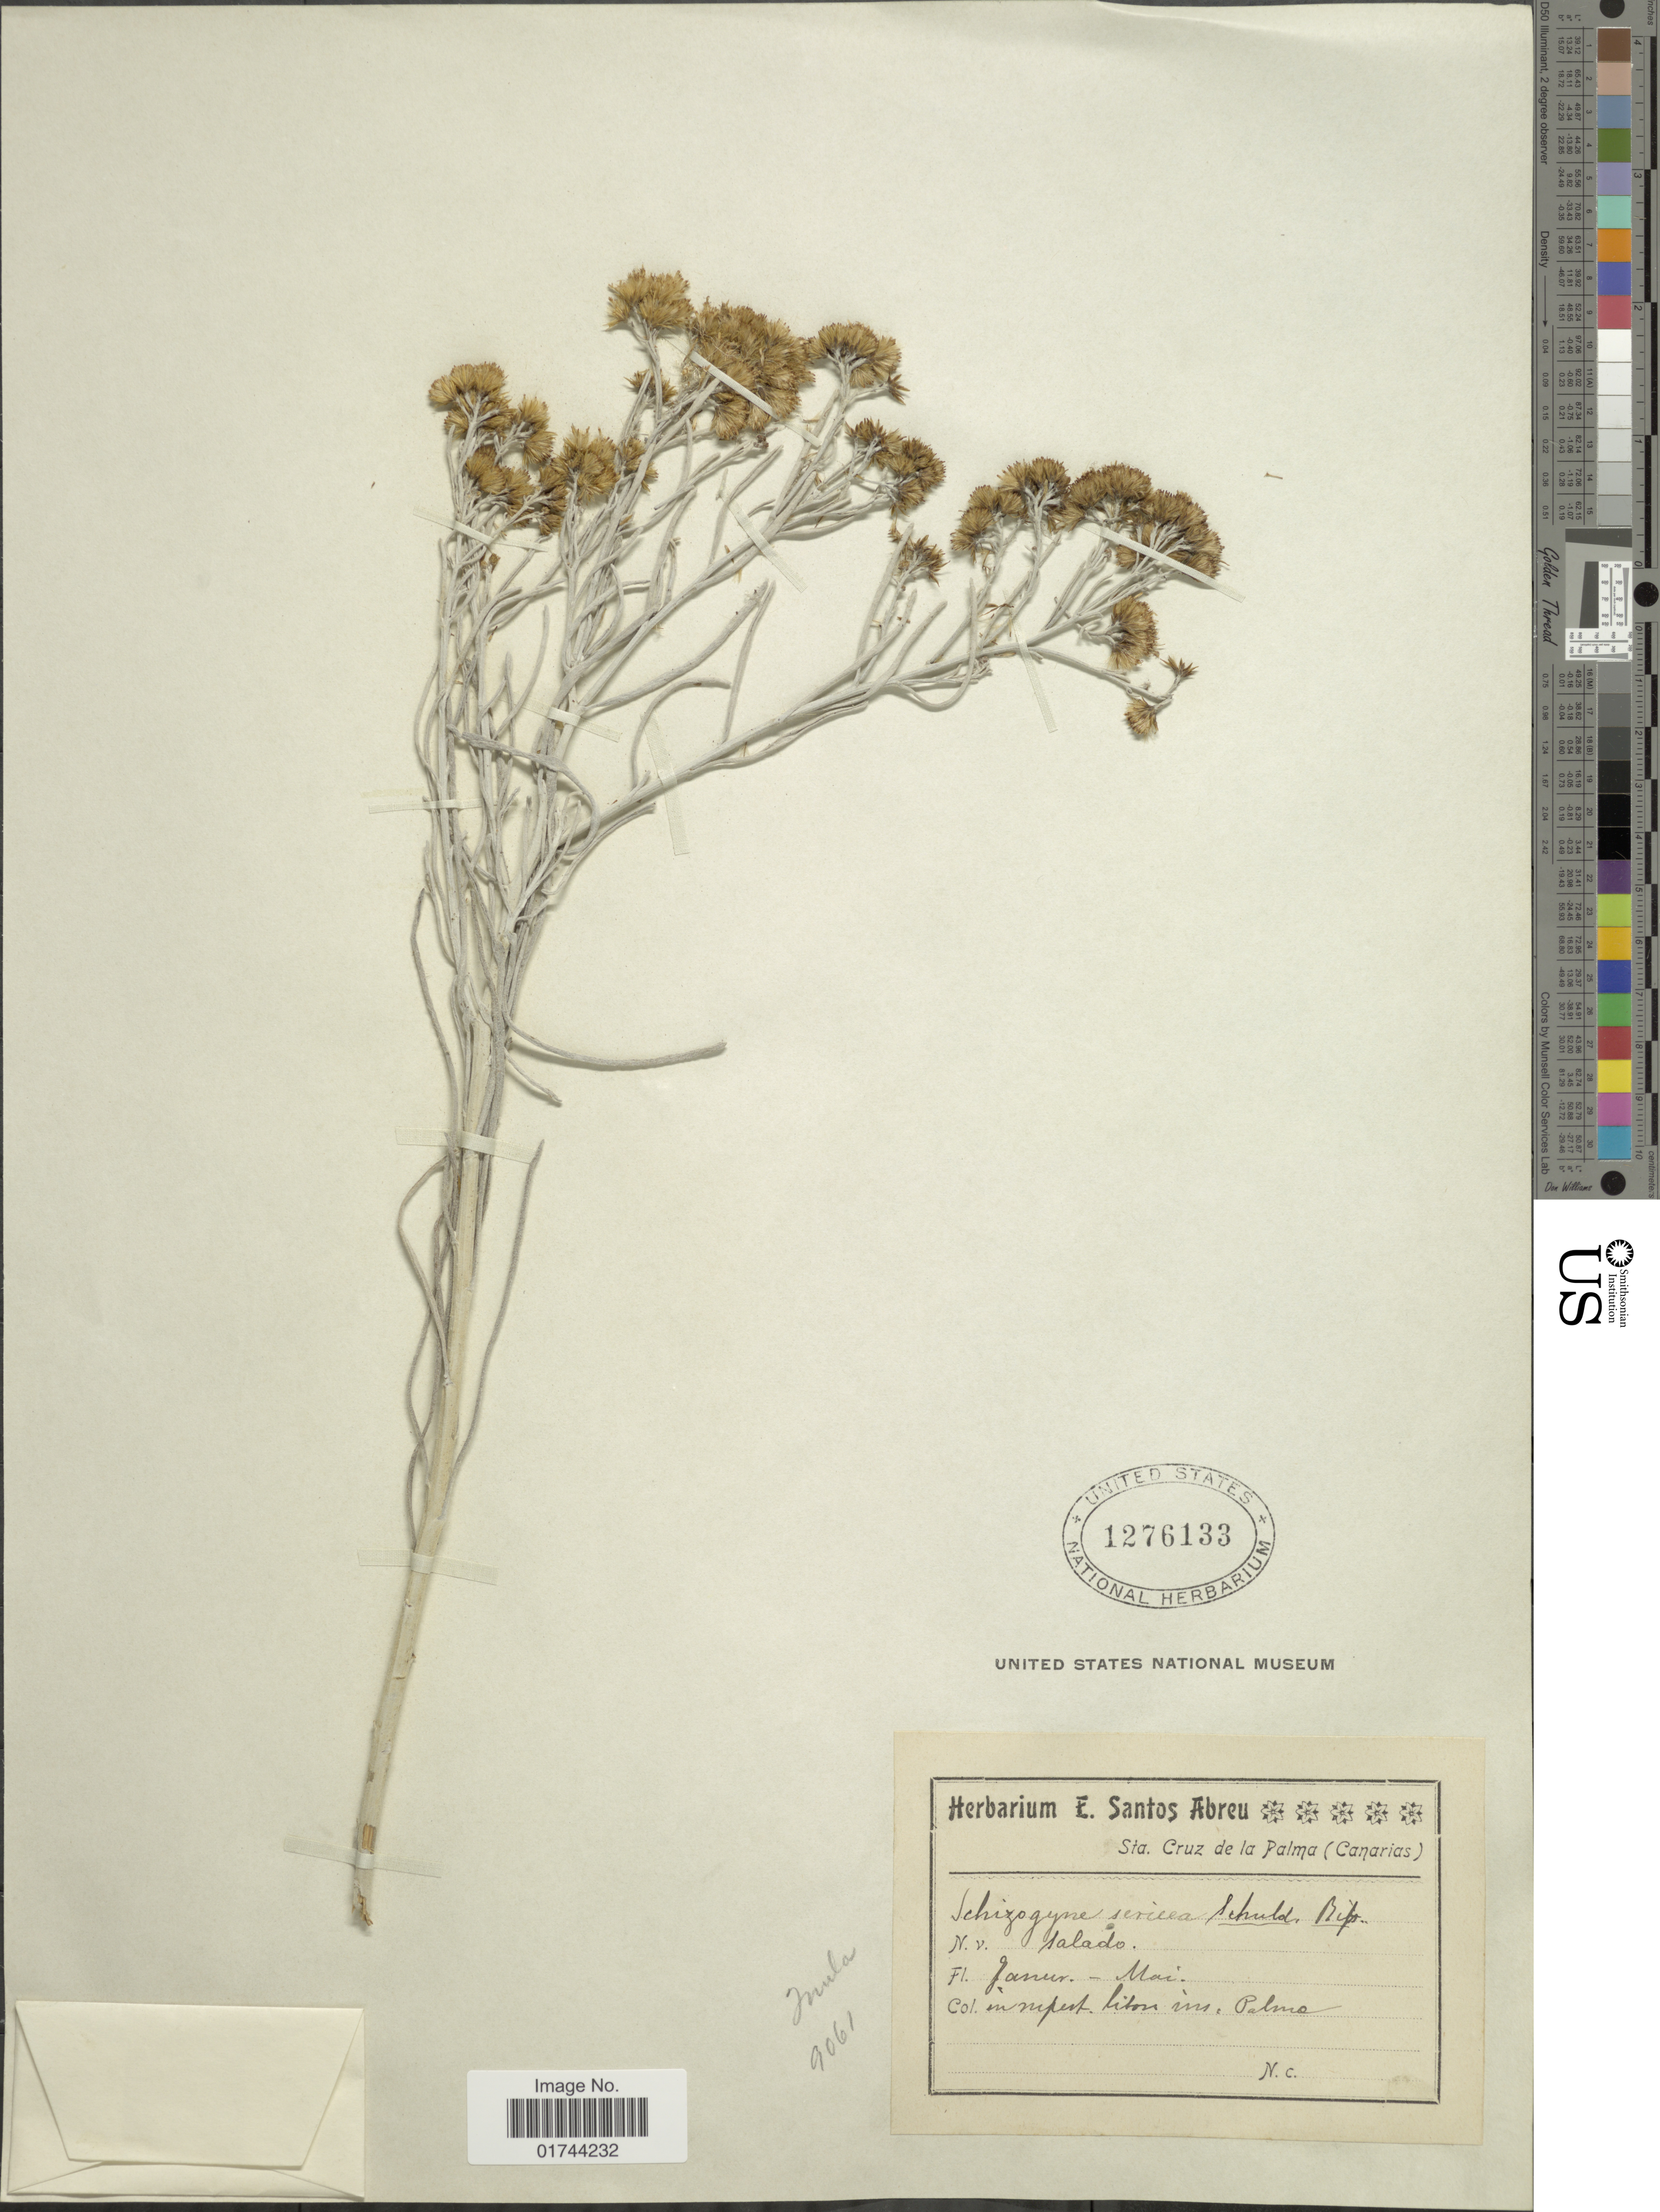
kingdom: Plantae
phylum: Tracheophyta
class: Magnoliopsida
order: Asterales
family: Asteraceae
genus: Inula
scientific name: Inula sericea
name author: Kit. ex Kanitz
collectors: ex herb. E. Santos Abrue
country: Spain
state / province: Canarias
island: Canary Is.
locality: ins. Palma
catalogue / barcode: US 1276133